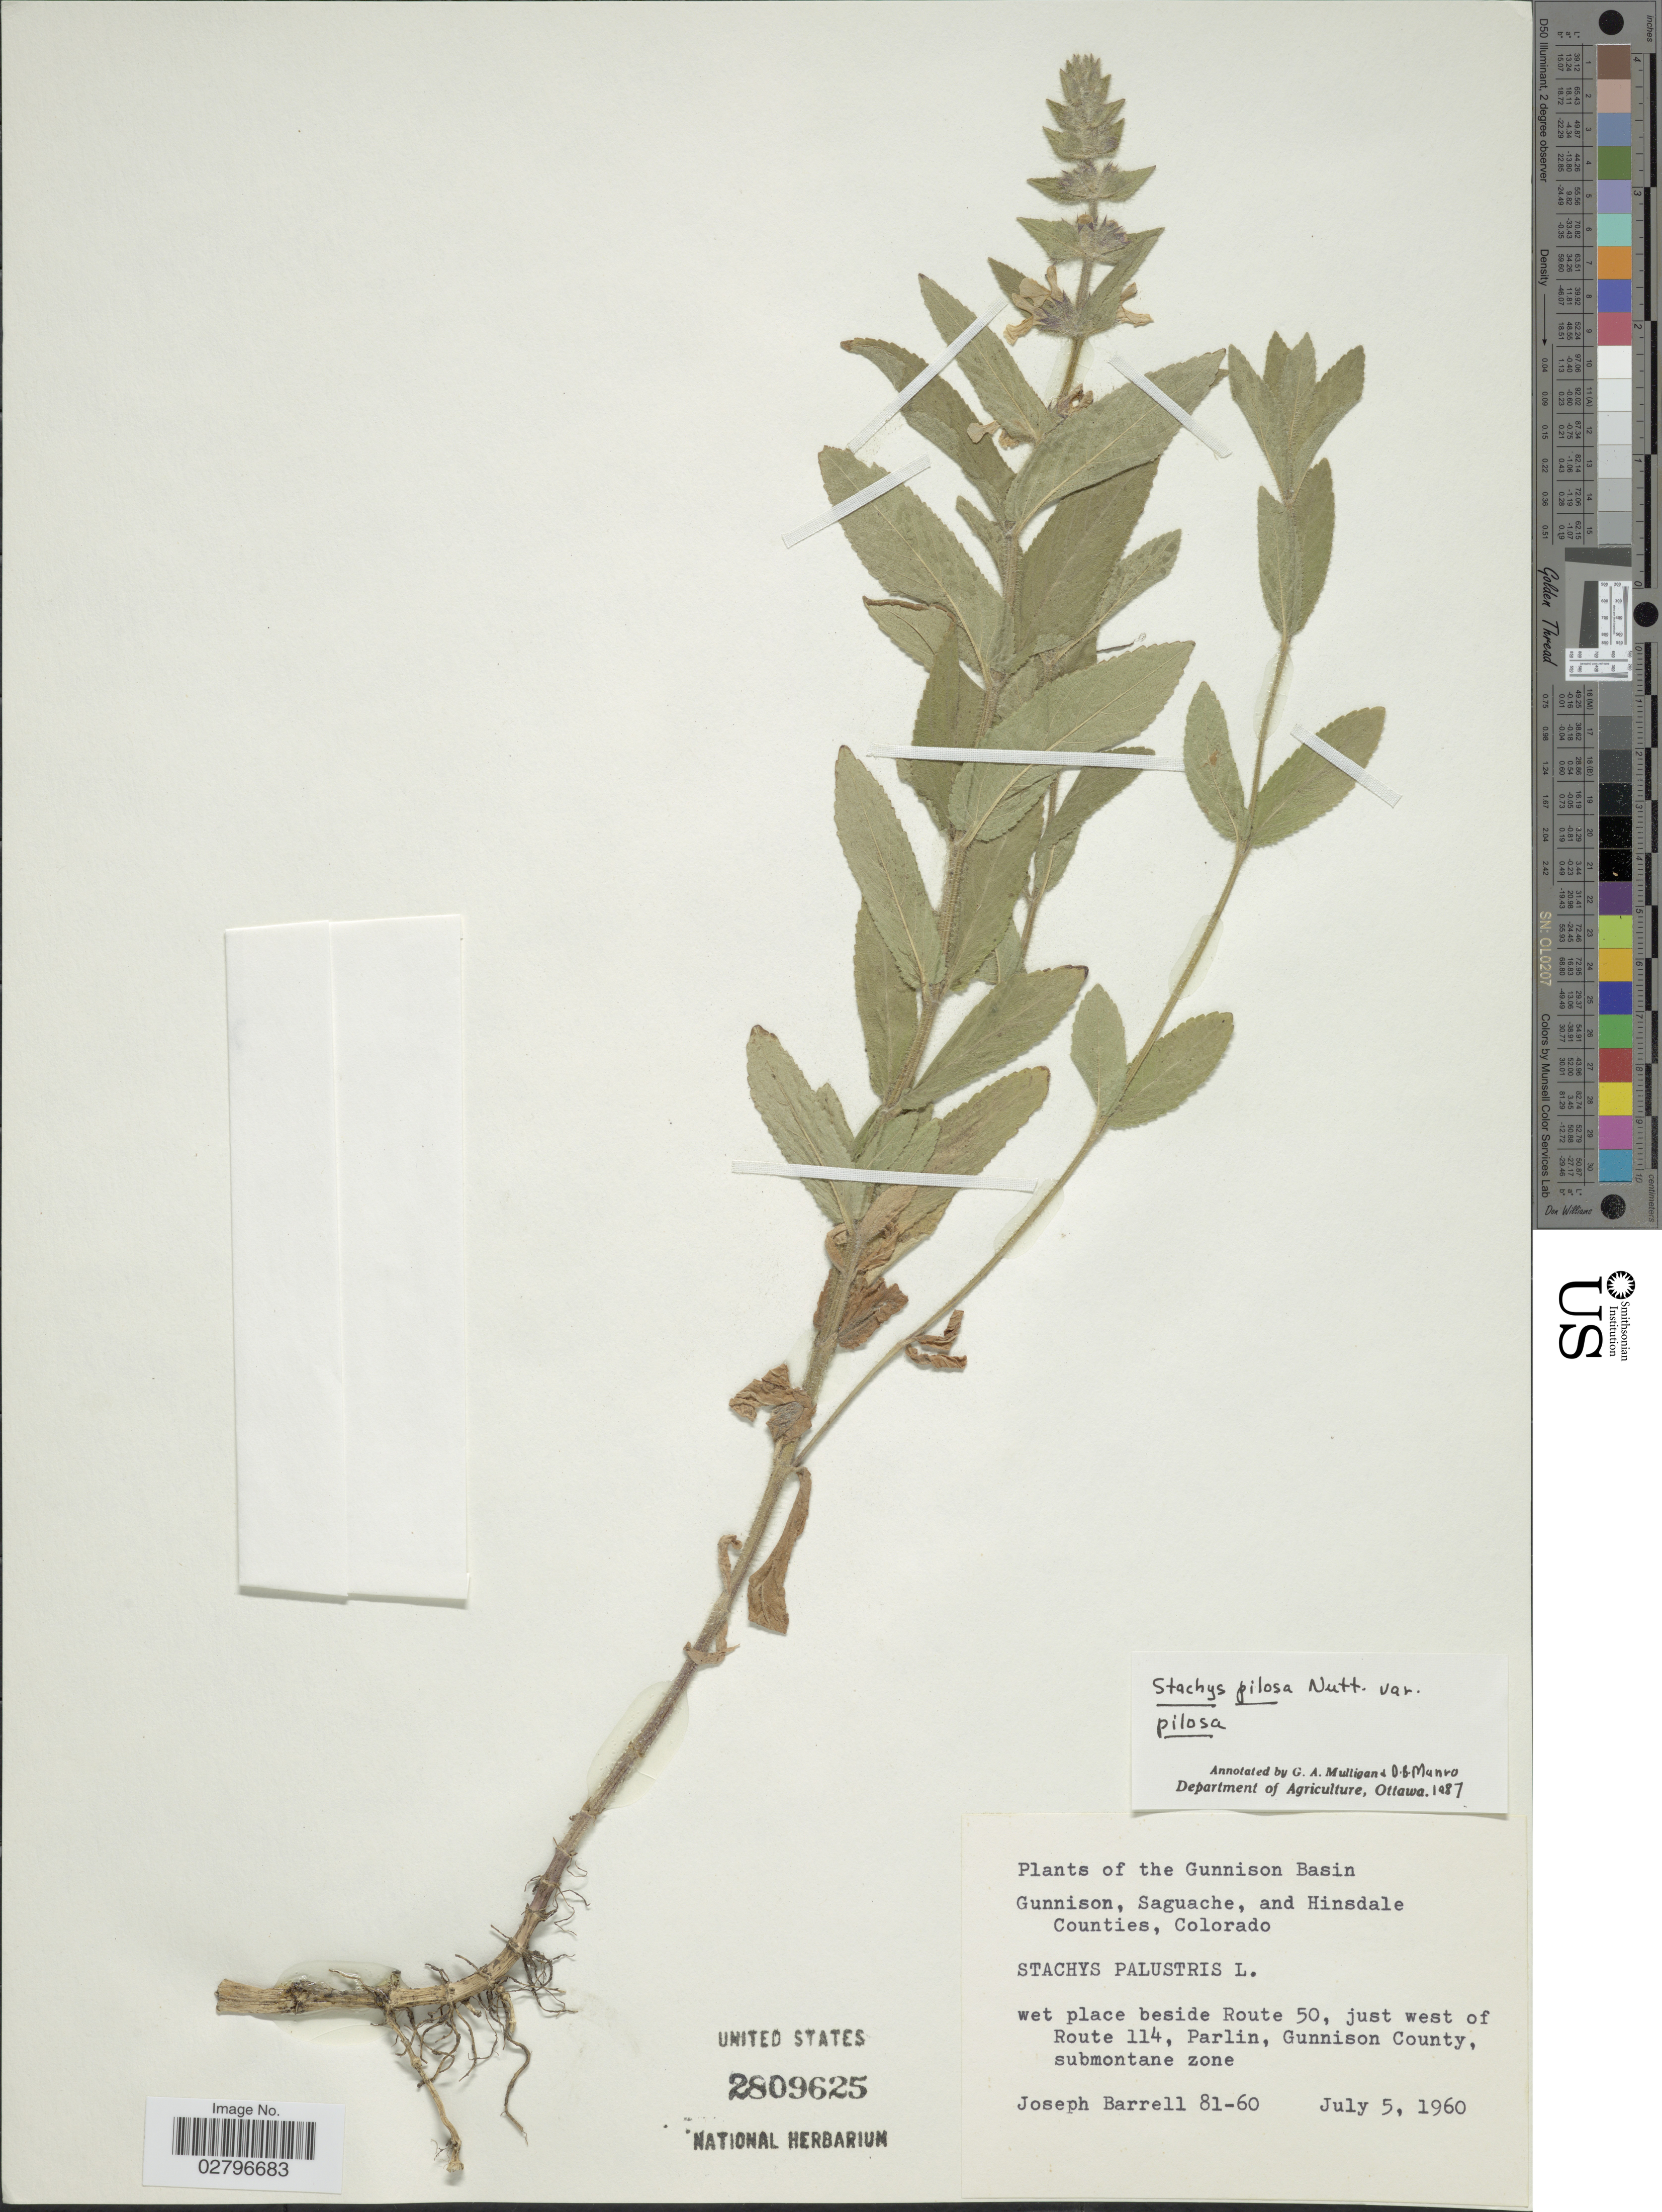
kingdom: Plantae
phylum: Tracheophyta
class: Magnoliopsida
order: Lamiales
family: Lamiaceae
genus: Stachys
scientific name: Stachys pilosa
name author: Nutt.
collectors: J. Barrell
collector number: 81-60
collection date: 1960-07-05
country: United States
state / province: Colorado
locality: Gunnison Basin, wet place beside Route 50, just west of Route 114, Parlin, Gunnison County.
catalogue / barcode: US 2809625